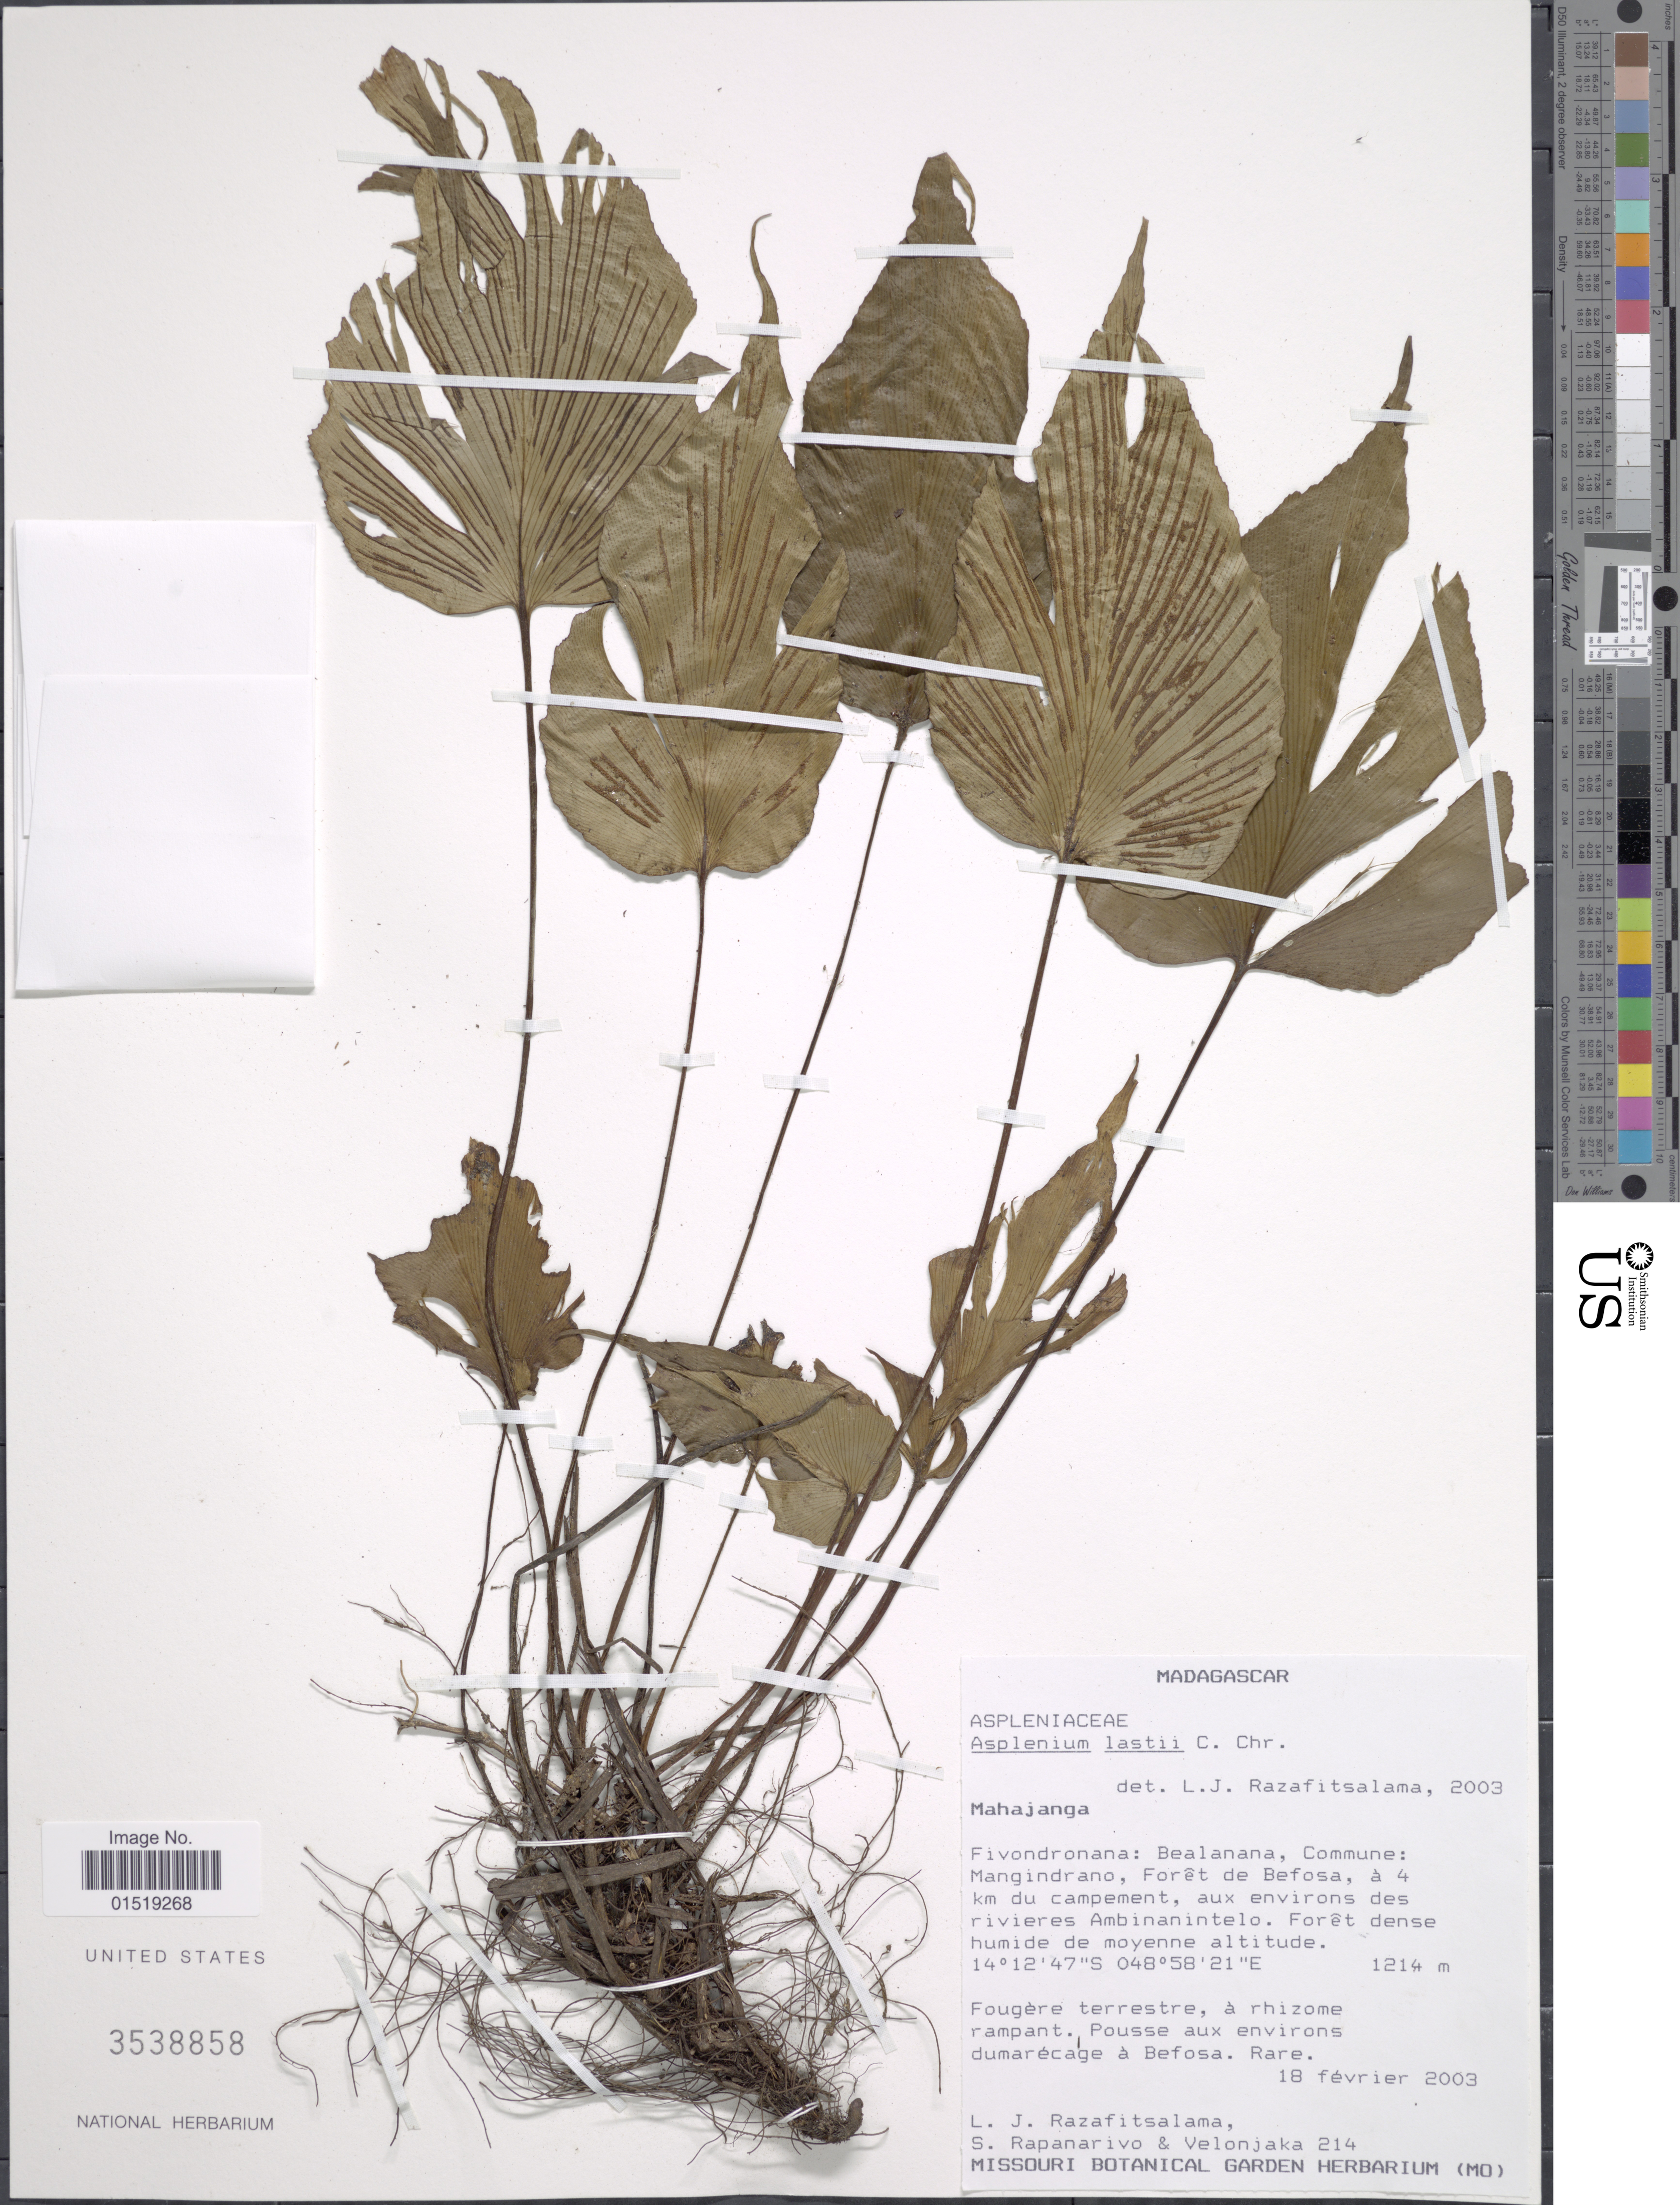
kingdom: Plantae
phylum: Tracheophyta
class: Polypodiopsida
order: Polypodiales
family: Aspleniaceae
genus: Asplenium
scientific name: Asplenium lastii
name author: C. Chr.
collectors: L. J. Razafitsalama, S. Rapanarivo & Velonjaka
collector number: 214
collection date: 2003-02-18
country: Madagascar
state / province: Sofia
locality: Fivondronana: Bealanana, Commune: Mangindrano, Forêt de Befosa, à 4 km du campement, aux environs des rivieres Ambinanintelo.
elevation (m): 1214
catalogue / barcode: US 3538858